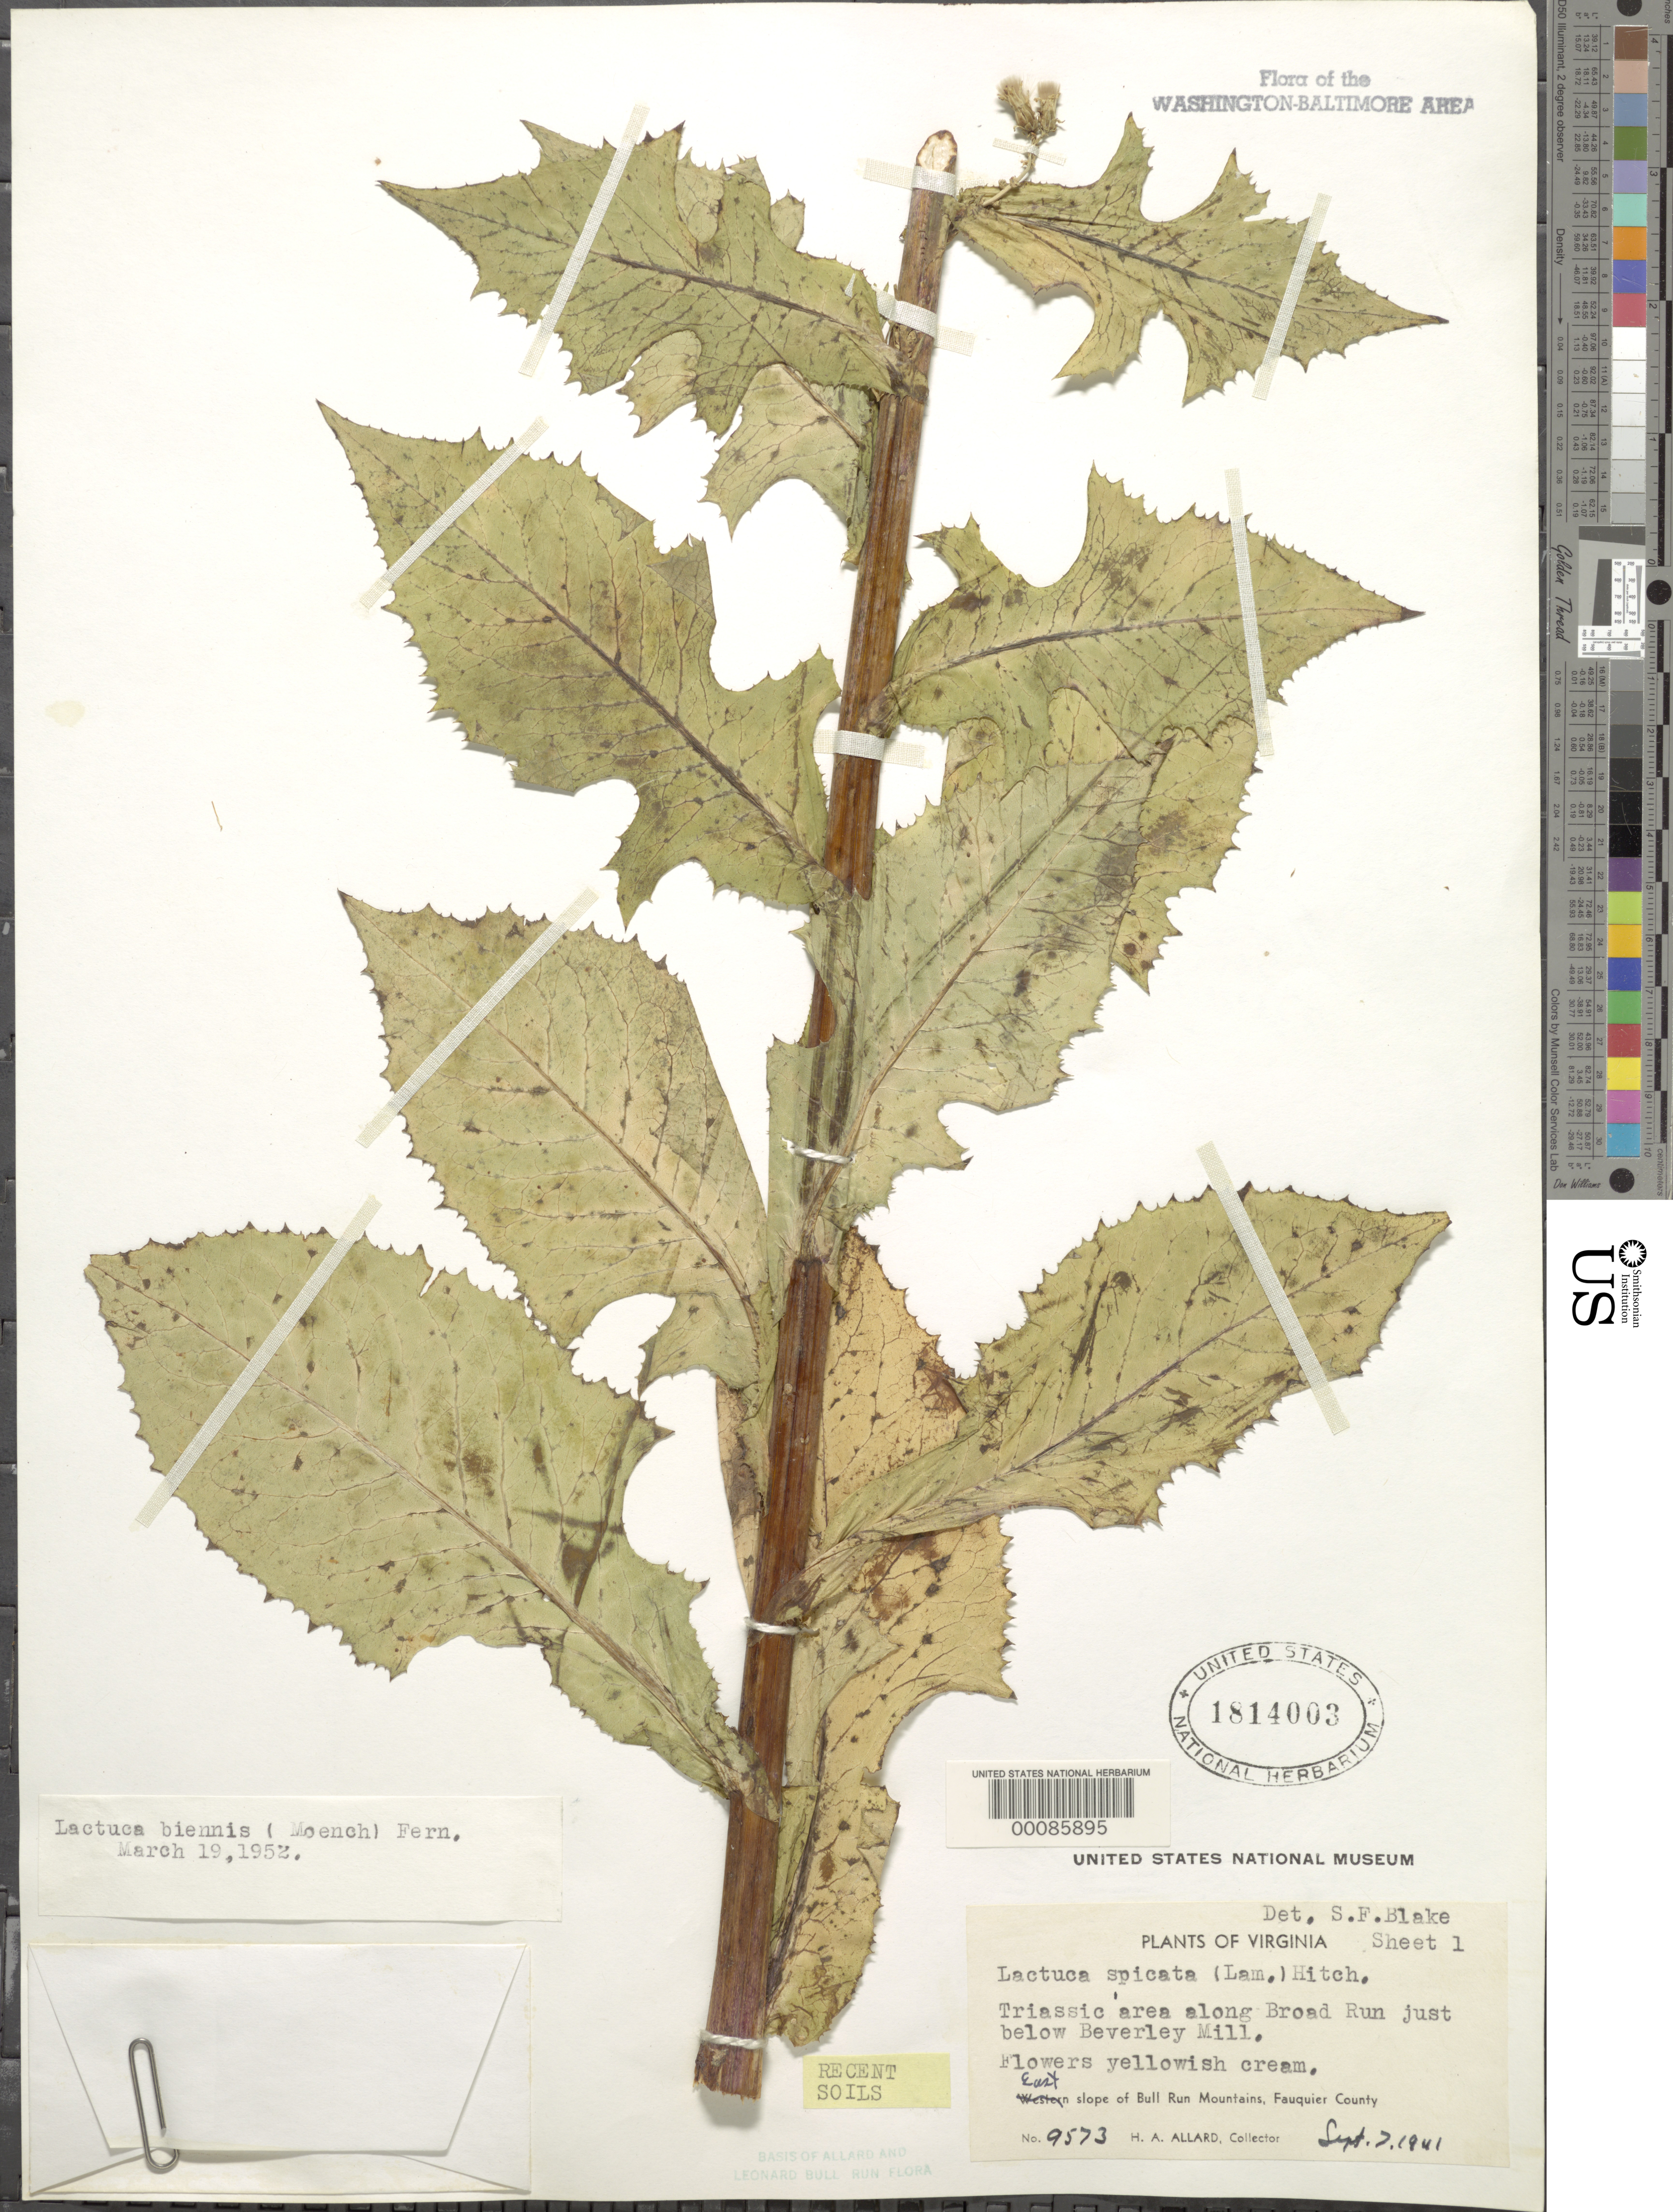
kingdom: Plantae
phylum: Tracheophyta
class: Magnoliopsida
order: Asterales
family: Asteraceae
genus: Lactuca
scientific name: Lactuca biennis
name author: (Moench) Fernald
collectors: H. A. Allard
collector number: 9573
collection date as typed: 07 Sep 1941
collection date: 1941-09-07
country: United States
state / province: Virginia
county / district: Fauquier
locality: Broad Run below Beverley Mill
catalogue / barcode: US 1814003